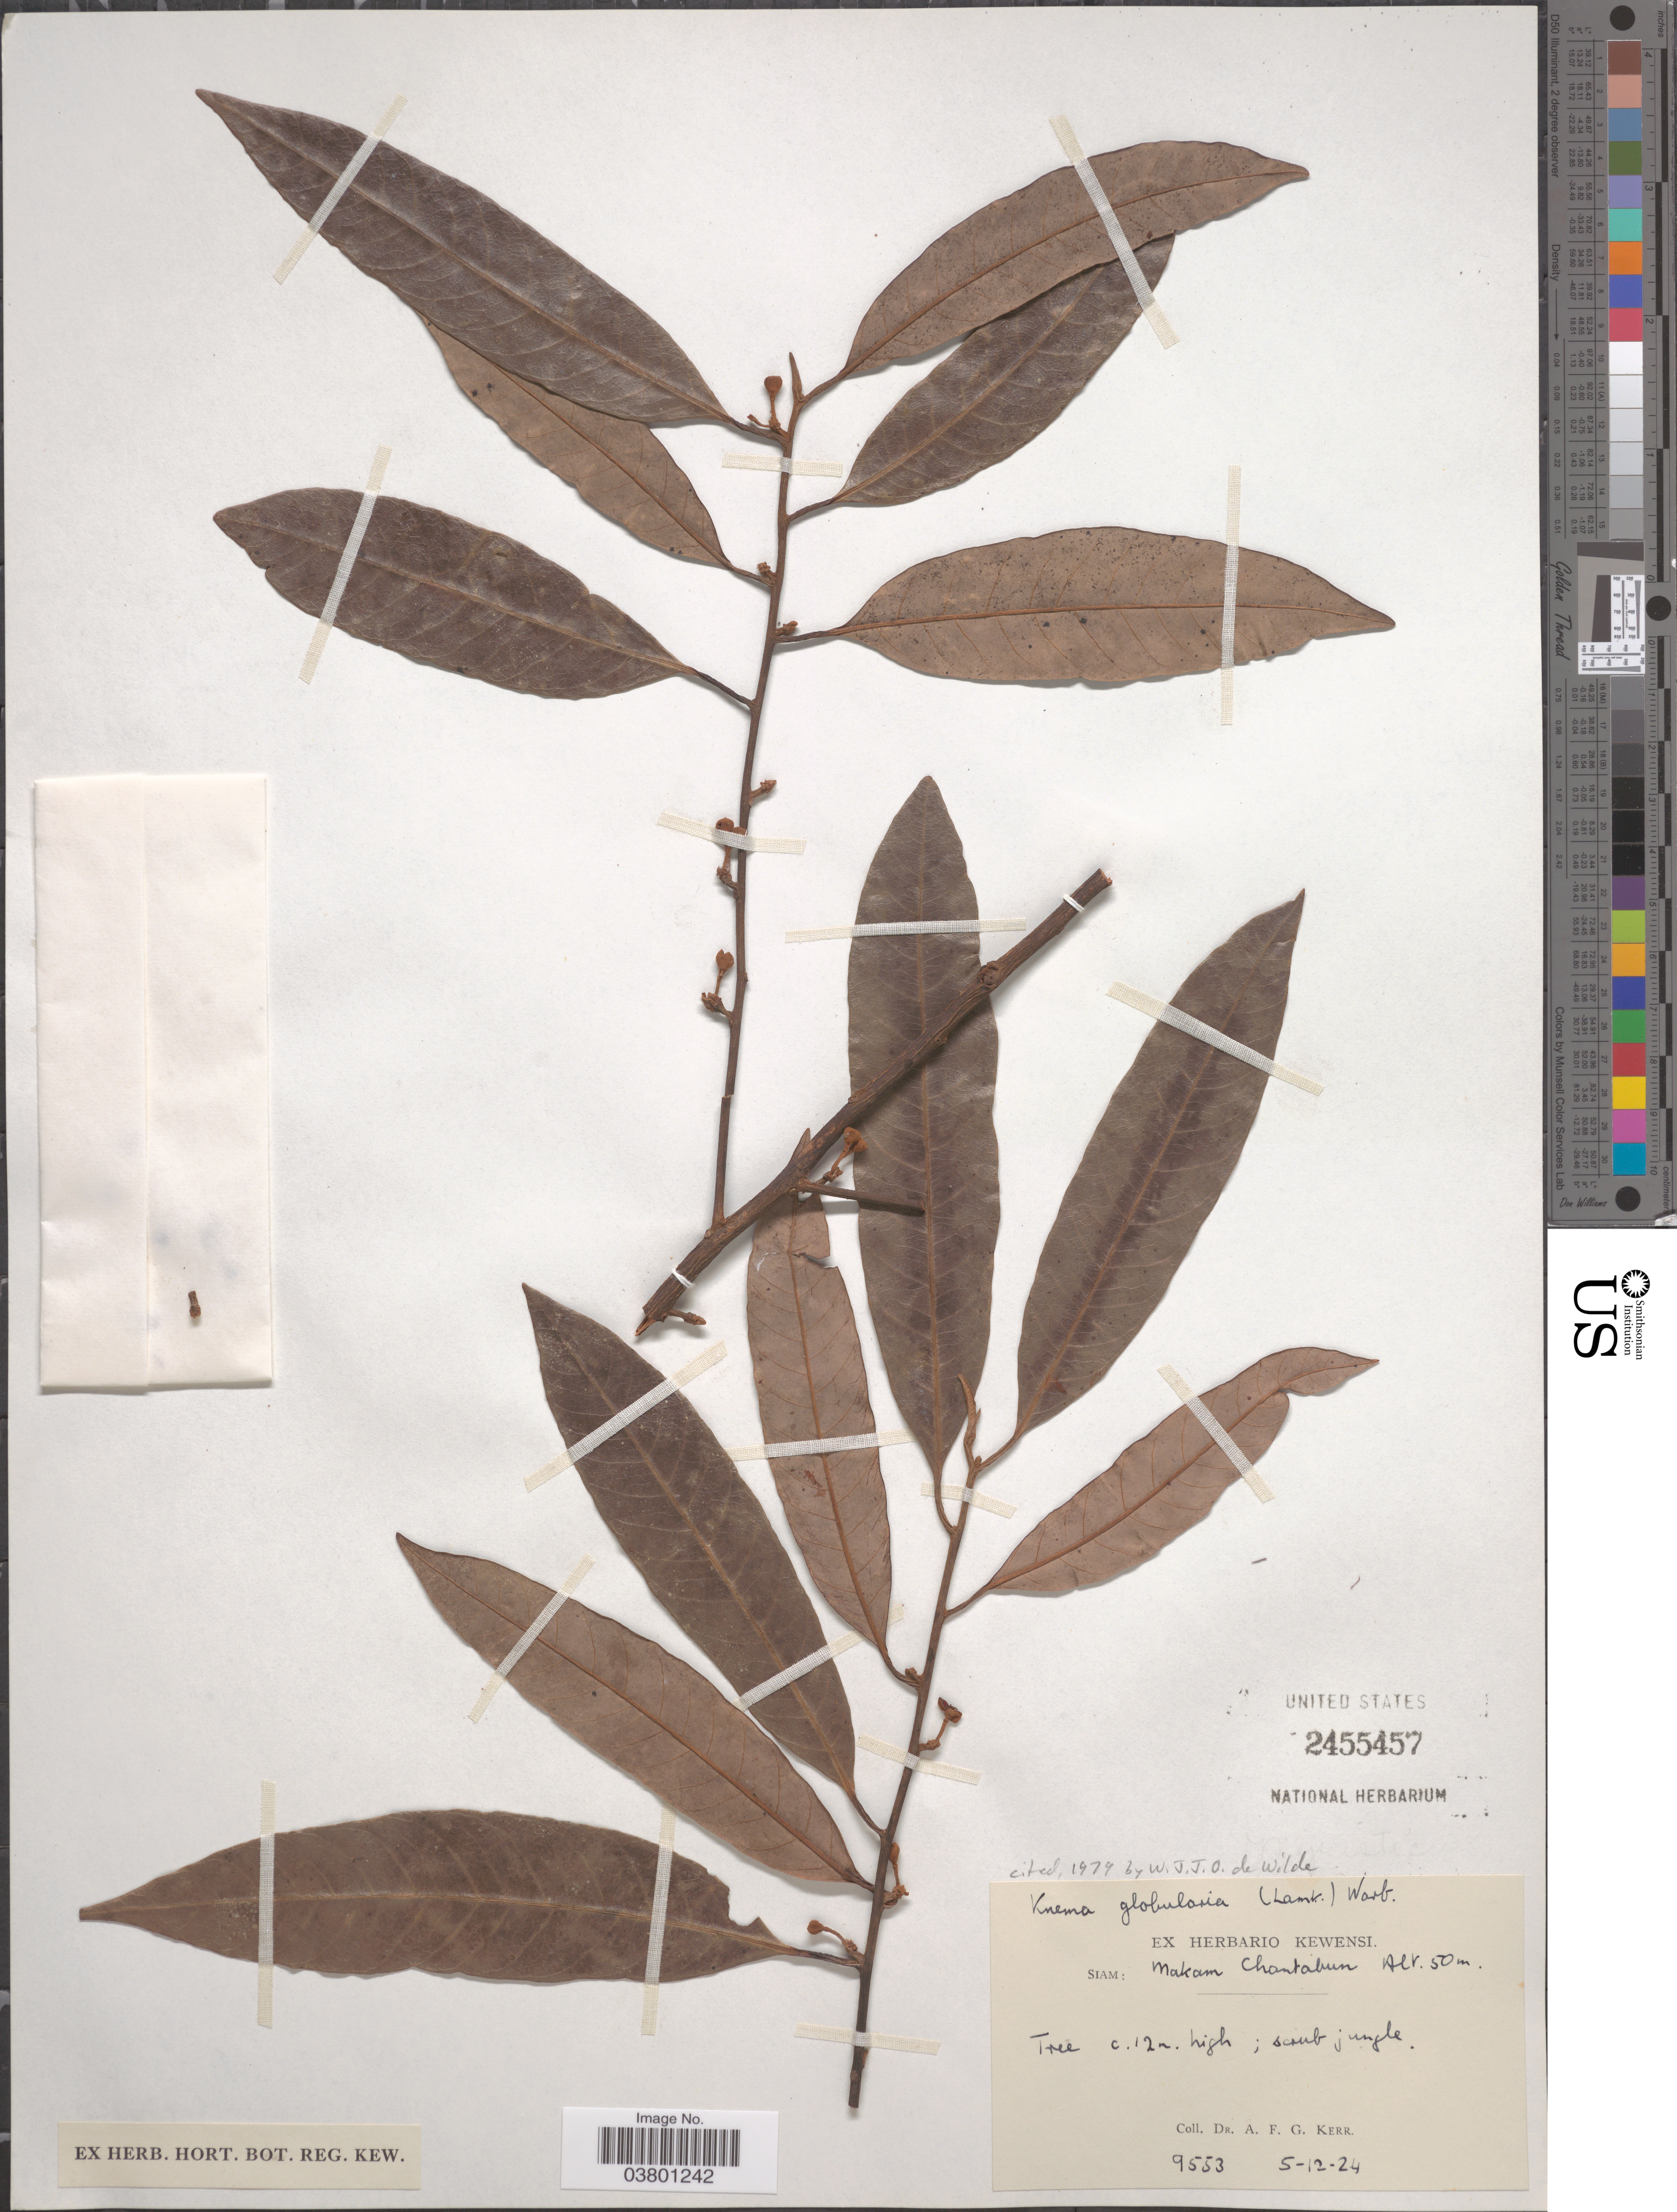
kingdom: Plantae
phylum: Tracheophyta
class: Magnoliopsida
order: Magnoliales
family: Myristicaceae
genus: Knema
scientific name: Knema globularia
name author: (Lam.) Warb.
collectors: A. F. G. Kerr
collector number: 9553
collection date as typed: Transcribed d/m/y: 5/12/24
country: Thailand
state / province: Chanthaburi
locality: Siam: Makam Chantaburi.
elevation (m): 50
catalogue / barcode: US 2455457